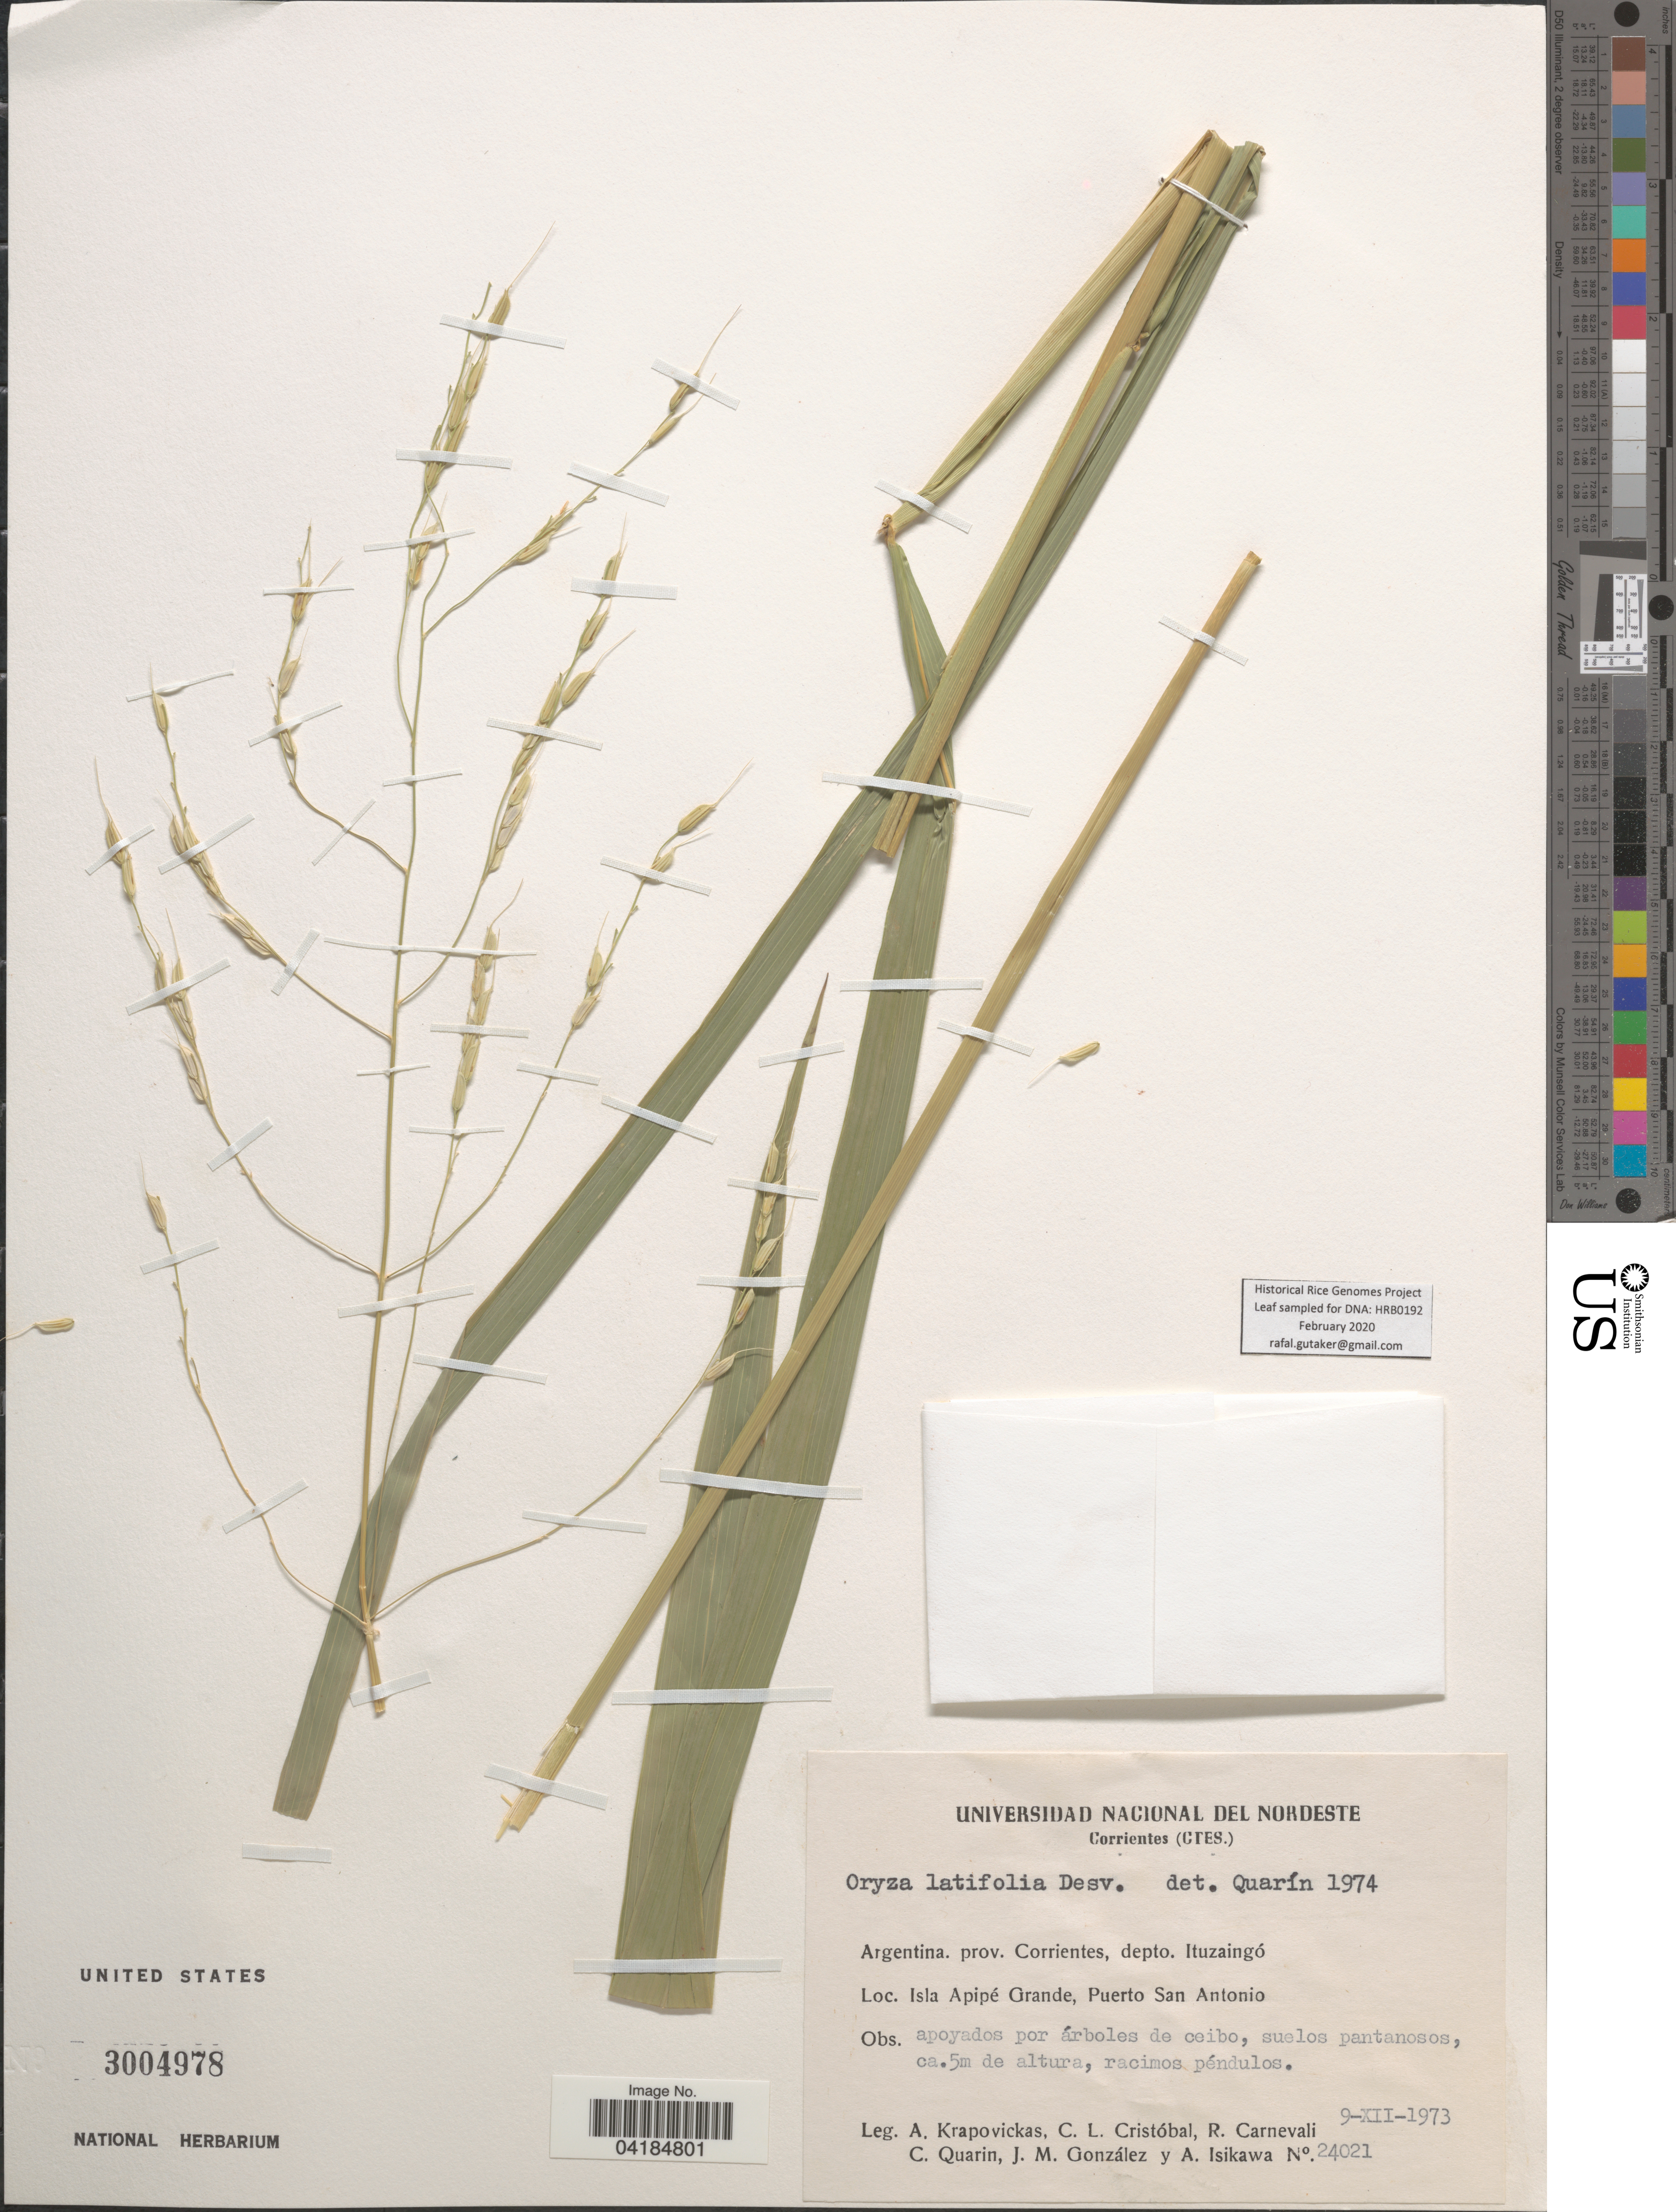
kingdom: Plantae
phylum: Tracheophyta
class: Liliopsida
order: Poales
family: Poaceae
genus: Oryza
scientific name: Oryza latifolia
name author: Desv.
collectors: A. Krapovickas, C. L. Cristóbal, R. Carnevali, C. Quarin & et al.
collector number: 24021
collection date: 1973-12-09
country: Argentina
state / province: Corrientes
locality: Depto. Ituzaingó. Isla Apipé Grande, Puerto San Antonio.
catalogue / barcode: US 3004978